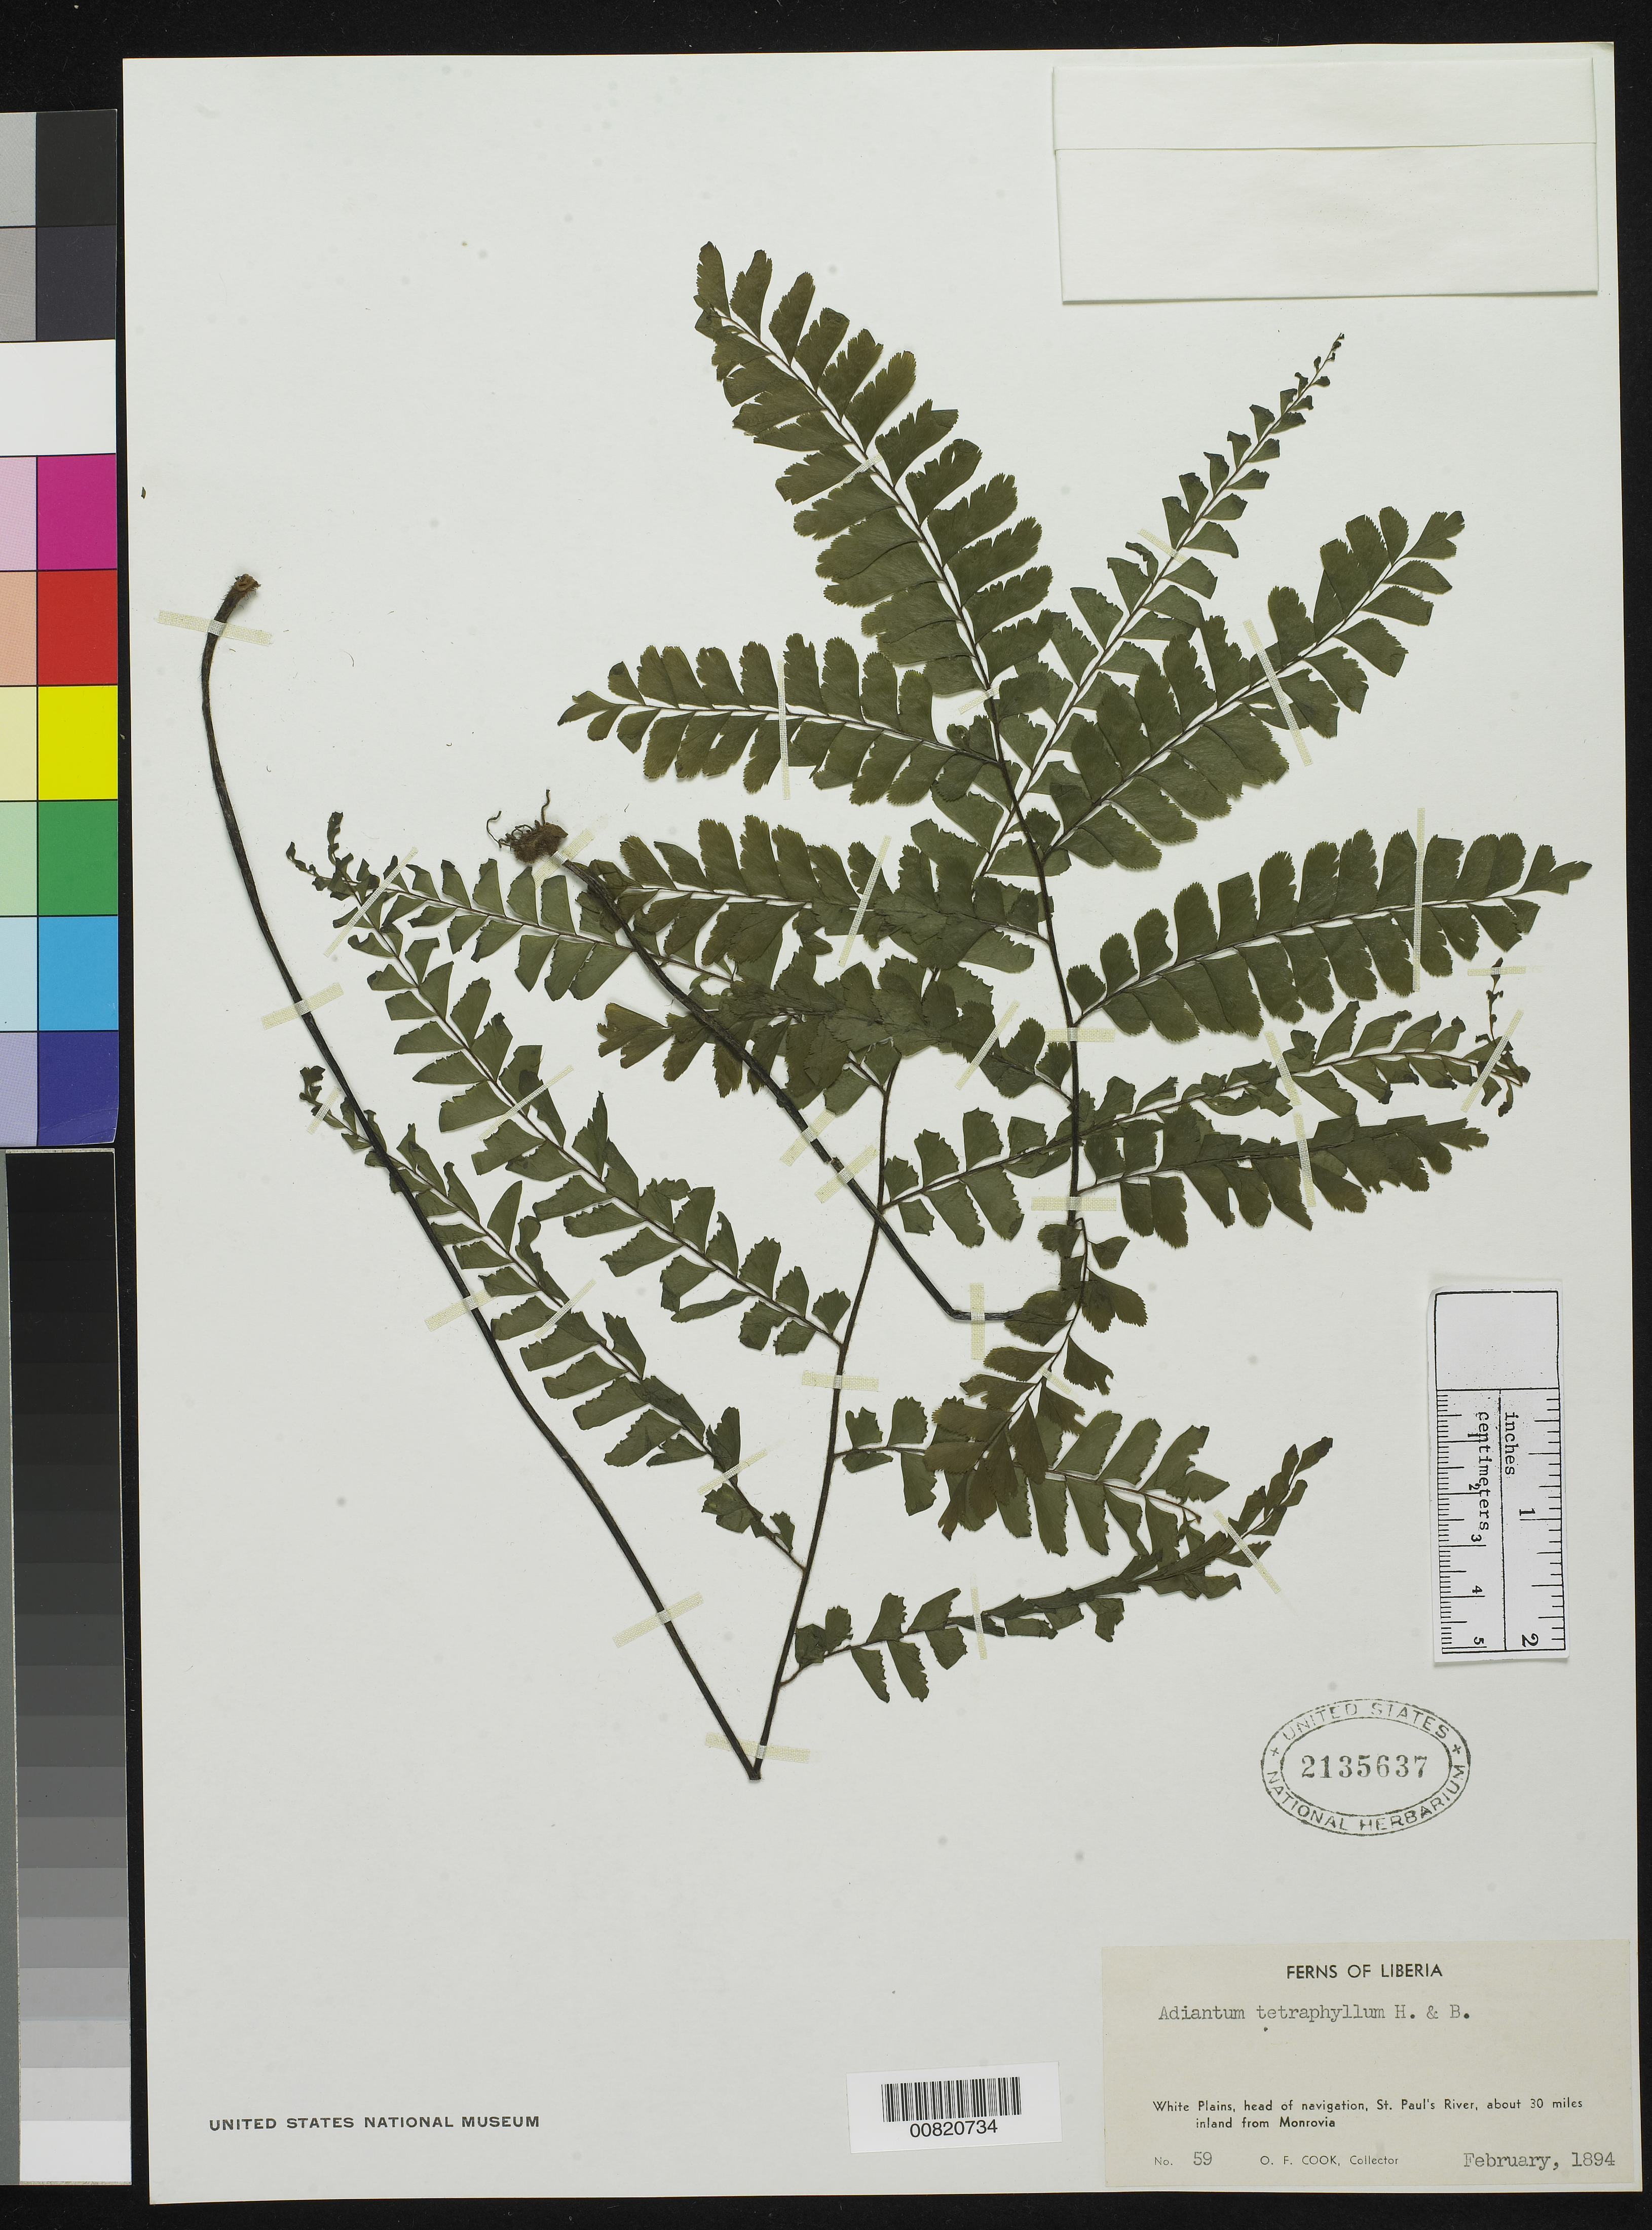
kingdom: Plantae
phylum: Tracheophyta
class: Polypodiopsida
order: Polypodiales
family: Pteridaceae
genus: Adiantum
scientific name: Adiantum tetraphyllum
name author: Humb. & Bonpl. ex Willd.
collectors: O. F. Cook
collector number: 59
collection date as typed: Feb 1894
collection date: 1894-02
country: Liberia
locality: White Plains, head of navigation, St. Paul's River, about 30 miles inland from Monrovia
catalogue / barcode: US 2135637